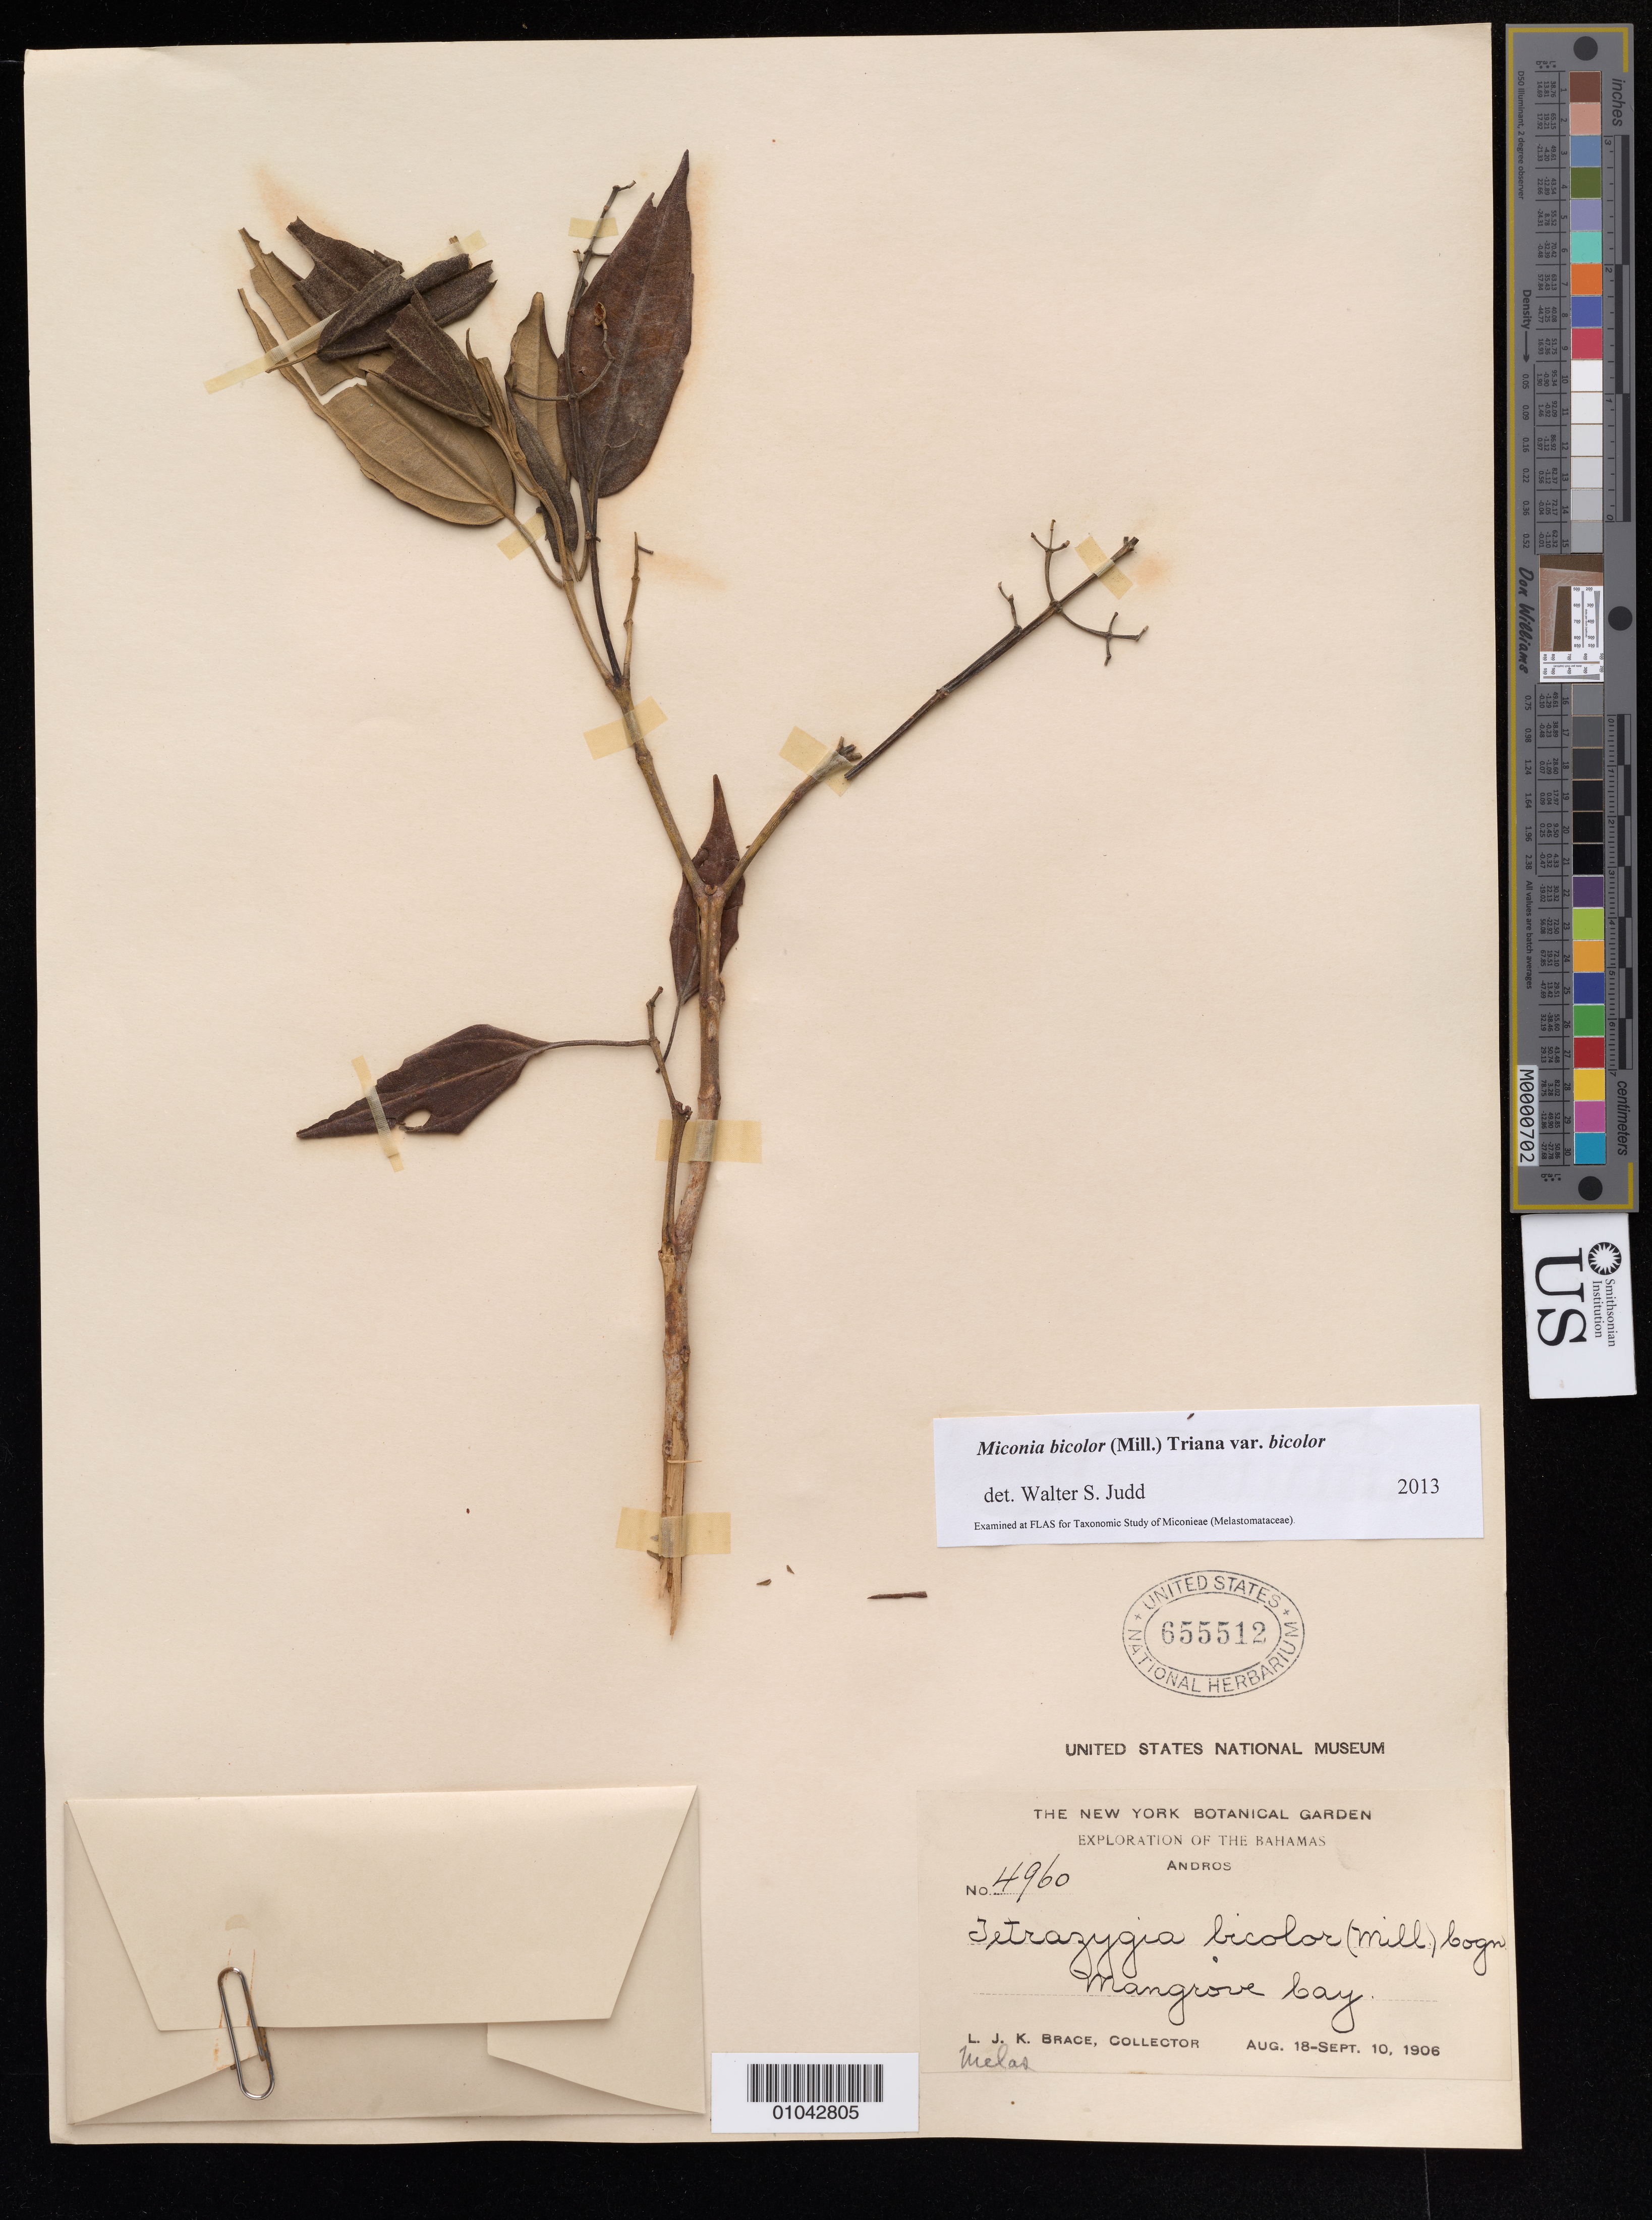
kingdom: Plantae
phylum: Tracheophyta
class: Magnoliopsida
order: Myrtales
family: Melastomataceae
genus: Miconia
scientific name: Miconia bicolor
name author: (Mill.) Triana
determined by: Judd, Walter S.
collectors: L. J. K. Brace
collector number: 4960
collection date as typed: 18 Aug 1906 to 10 Sep 1906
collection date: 1906-08-18/1906-09-10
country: Bahamas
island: Andros I.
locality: Mangrove Bay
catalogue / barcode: US 655512